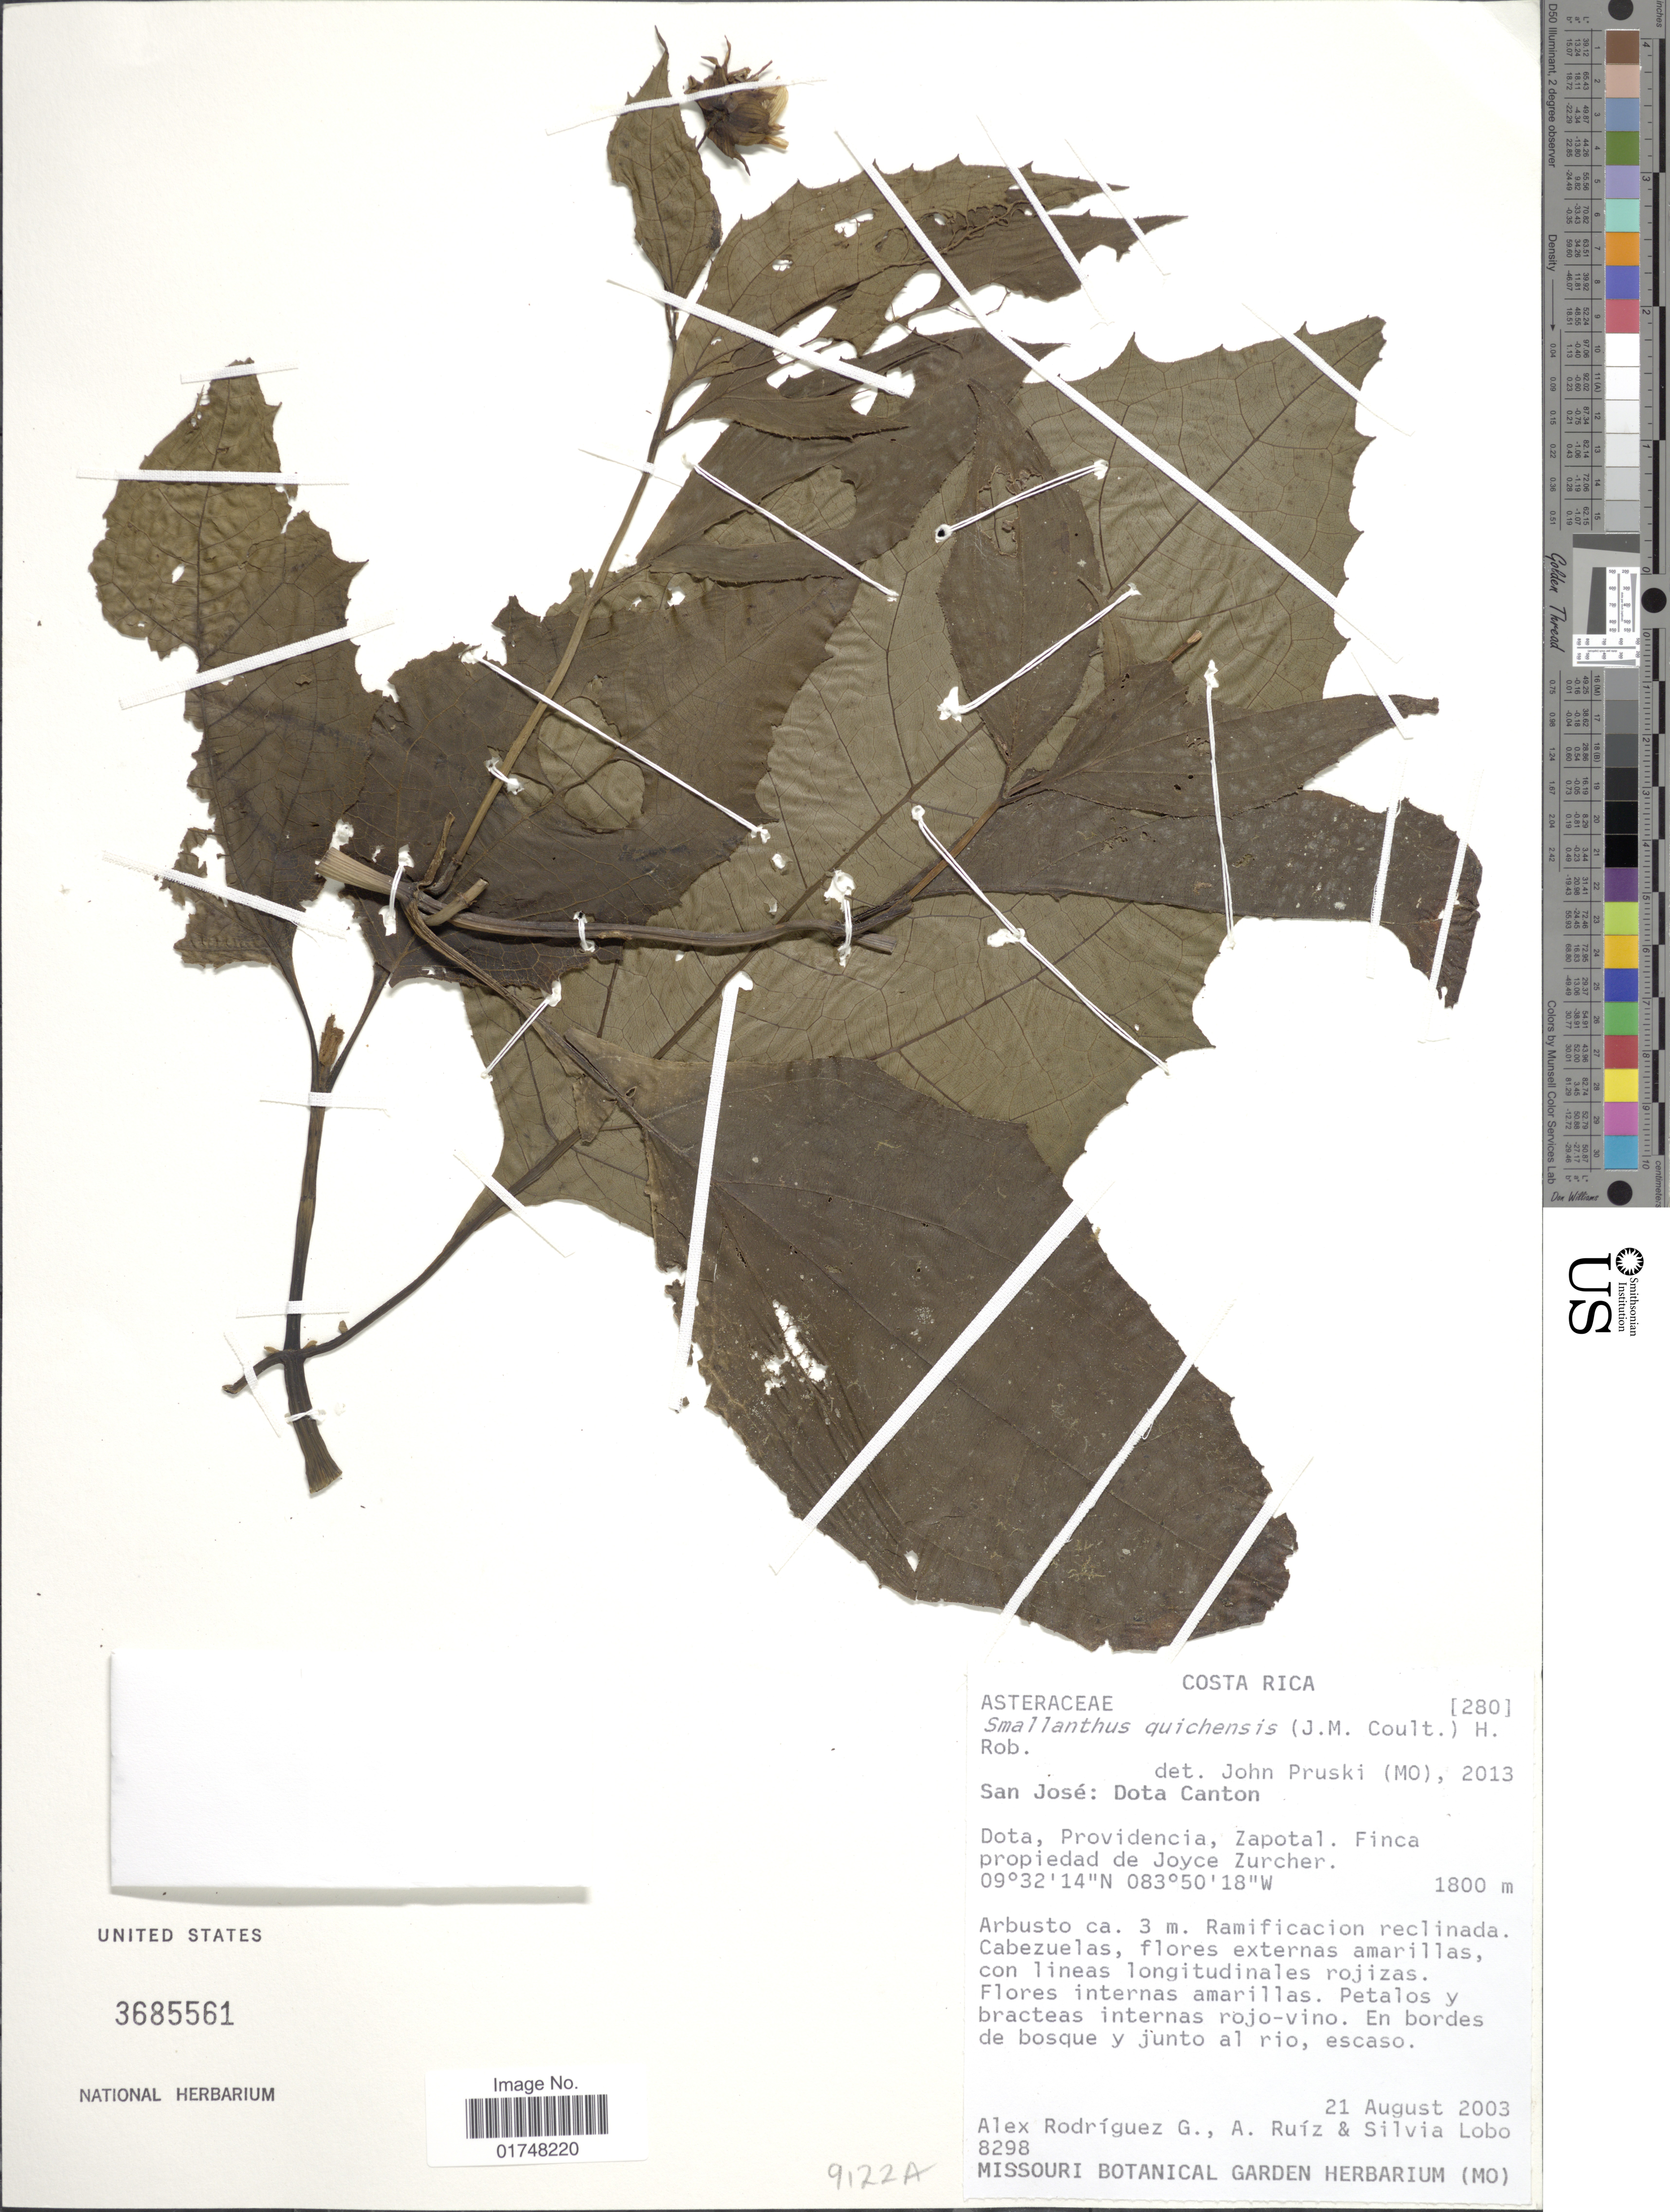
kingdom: Plantae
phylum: Tracheophyta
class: Magnoliopsida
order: Asterales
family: Asteraceae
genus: Smallanthus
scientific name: Smallanthus quichensis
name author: (Coult.) H. Rob.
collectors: A. Rodríguez G., A. Ruiz & S. Lobo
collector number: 8298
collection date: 2003-08-21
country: Costa Rica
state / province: San José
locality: Dota Canton. Dota, Providencia, Zapotal, Finca de Joyce Zurcher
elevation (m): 1800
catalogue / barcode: US 3685561